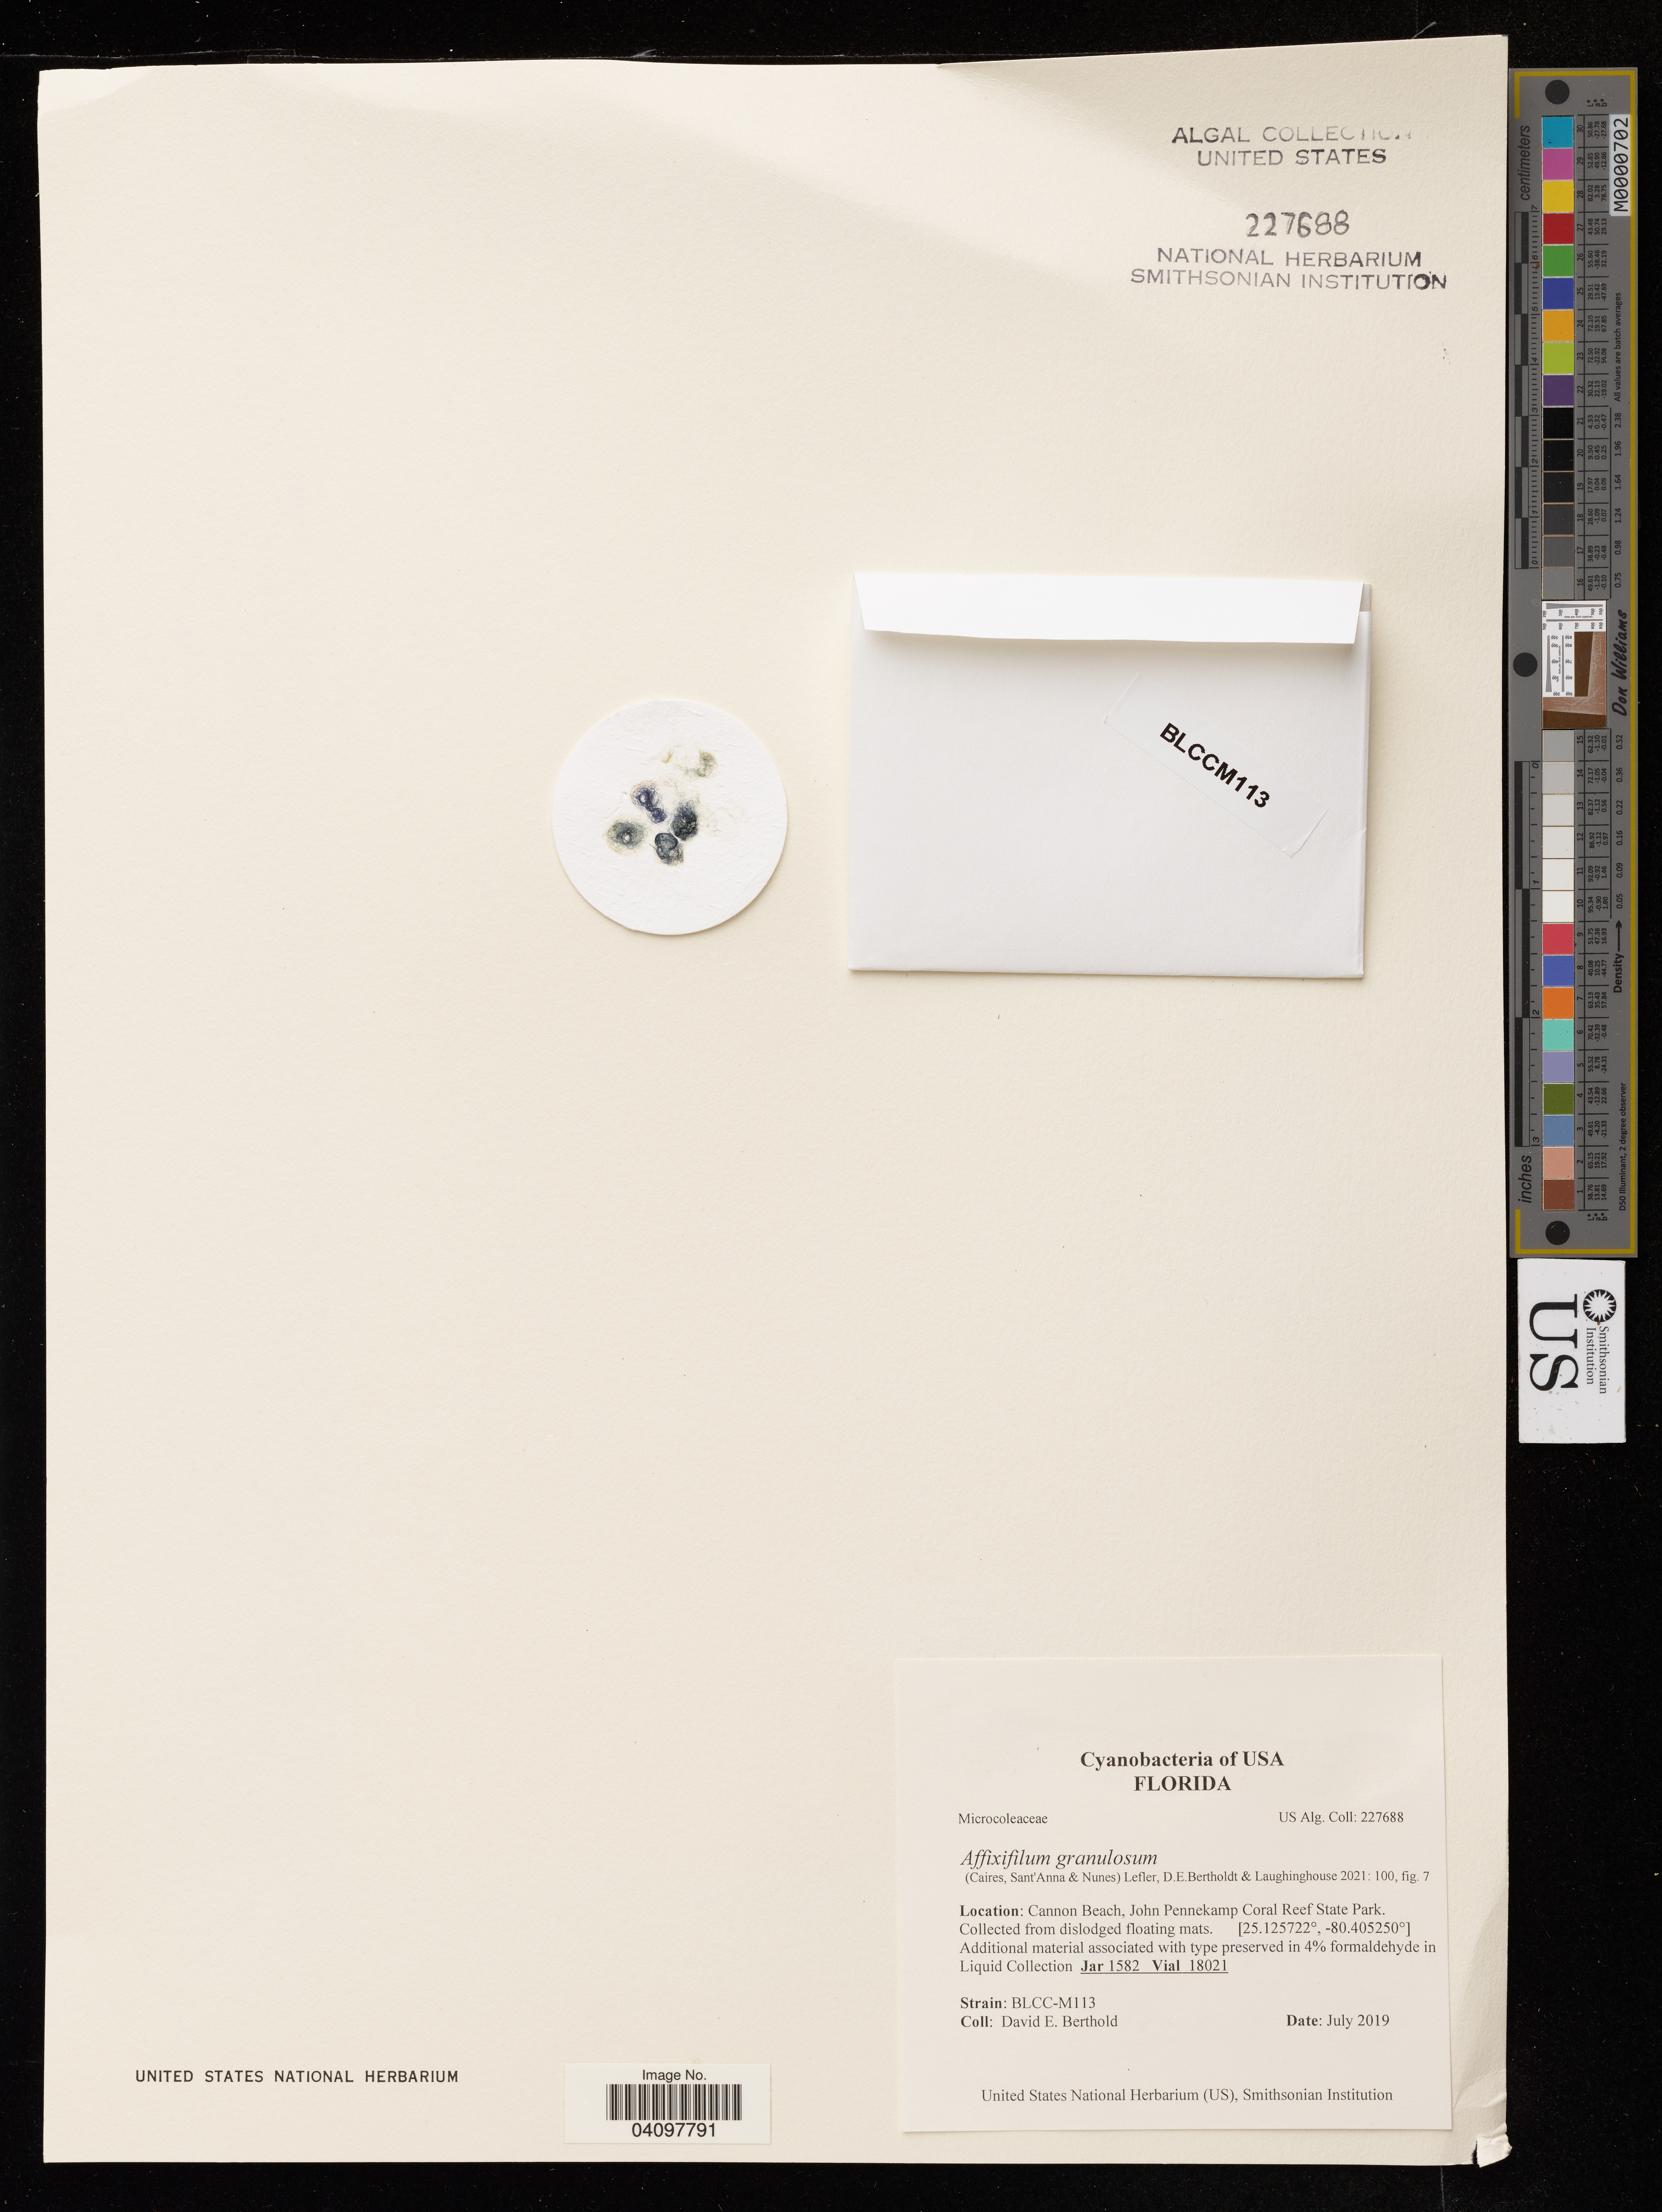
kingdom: Bacteria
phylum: Cyanobacteria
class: Cyanobacteriia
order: Cyanobacteriales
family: Microcoleaceae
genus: Affixifilum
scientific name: Affixifilum granulosum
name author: (Caires et al.) Lefler et al.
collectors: D. Berthold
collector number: BLCC-M113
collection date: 2019-07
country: United States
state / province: Florida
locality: Cannon Beach, John Pennekamp Coral Reef State Park.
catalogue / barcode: US 227698